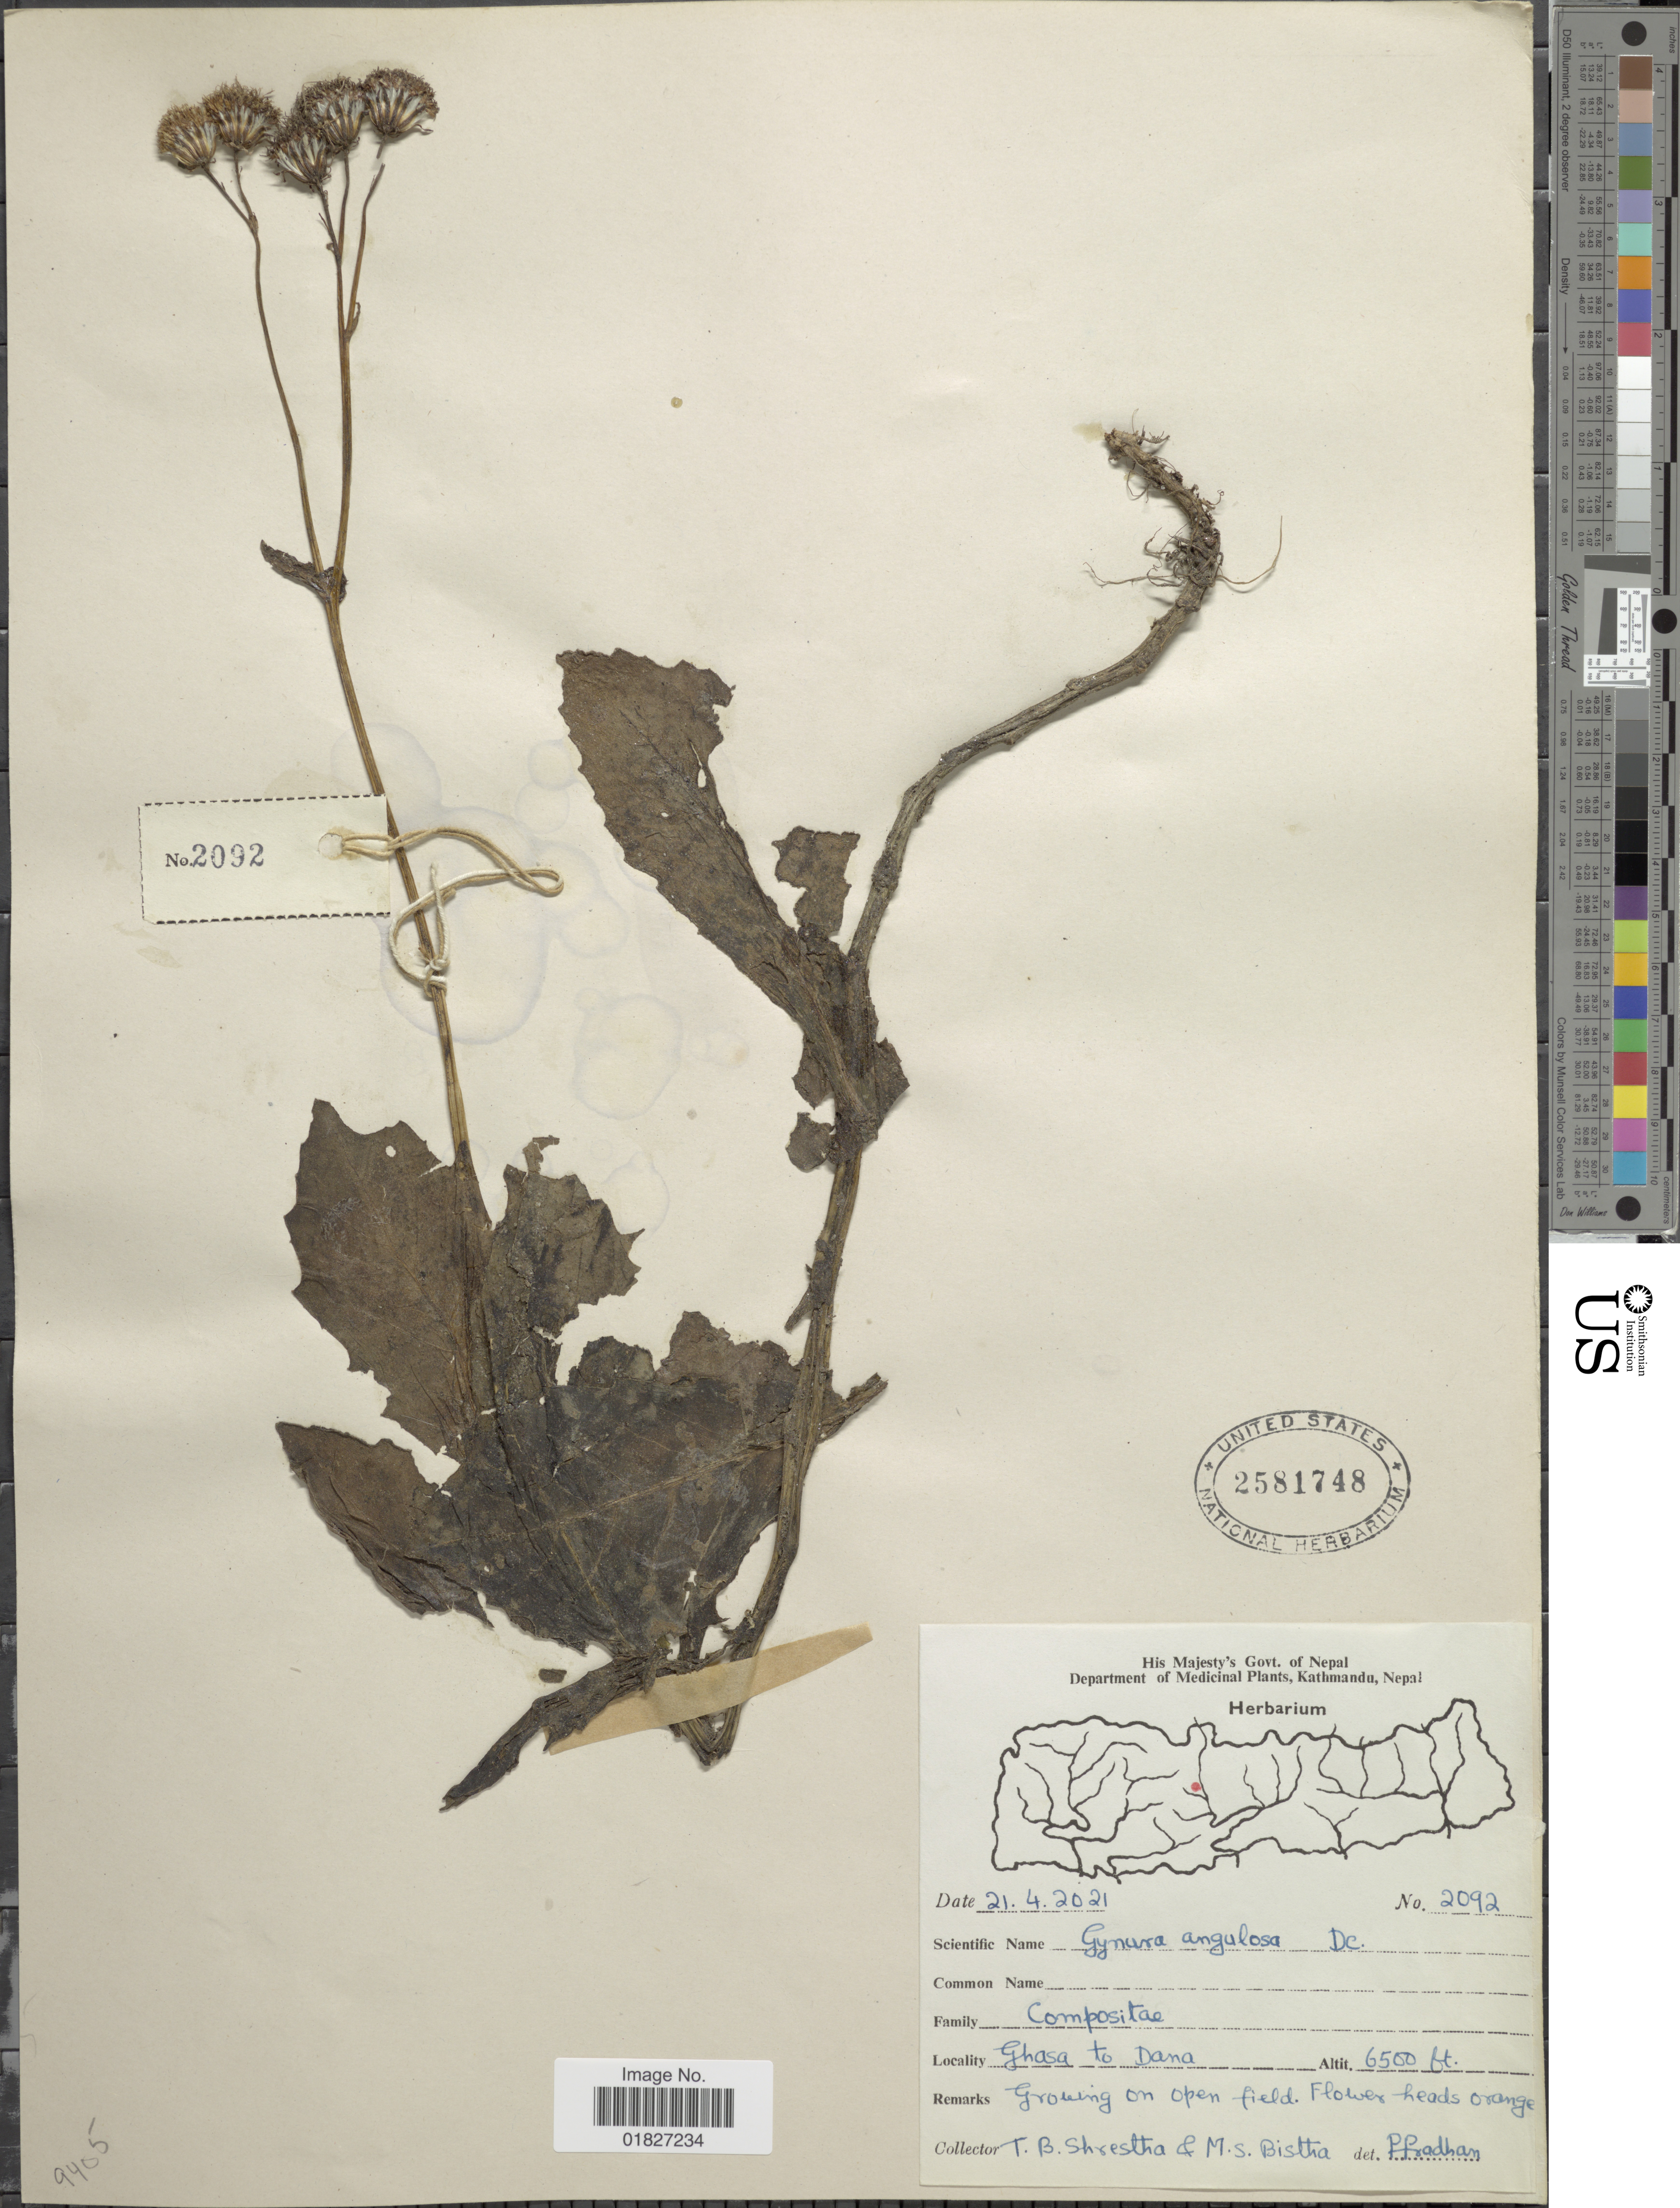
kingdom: Plantae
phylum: Tracheophyta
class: Magnoliopsida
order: Asterales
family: Asteraceae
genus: Gynura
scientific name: Gynura angulosa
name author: DC.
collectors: T. B. Shrestha & M. Bistha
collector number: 2092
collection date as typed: Transcribed d/m/y: 21/4/2021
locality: Ghasa to Dana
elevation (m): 1981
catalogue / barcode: US 2581748